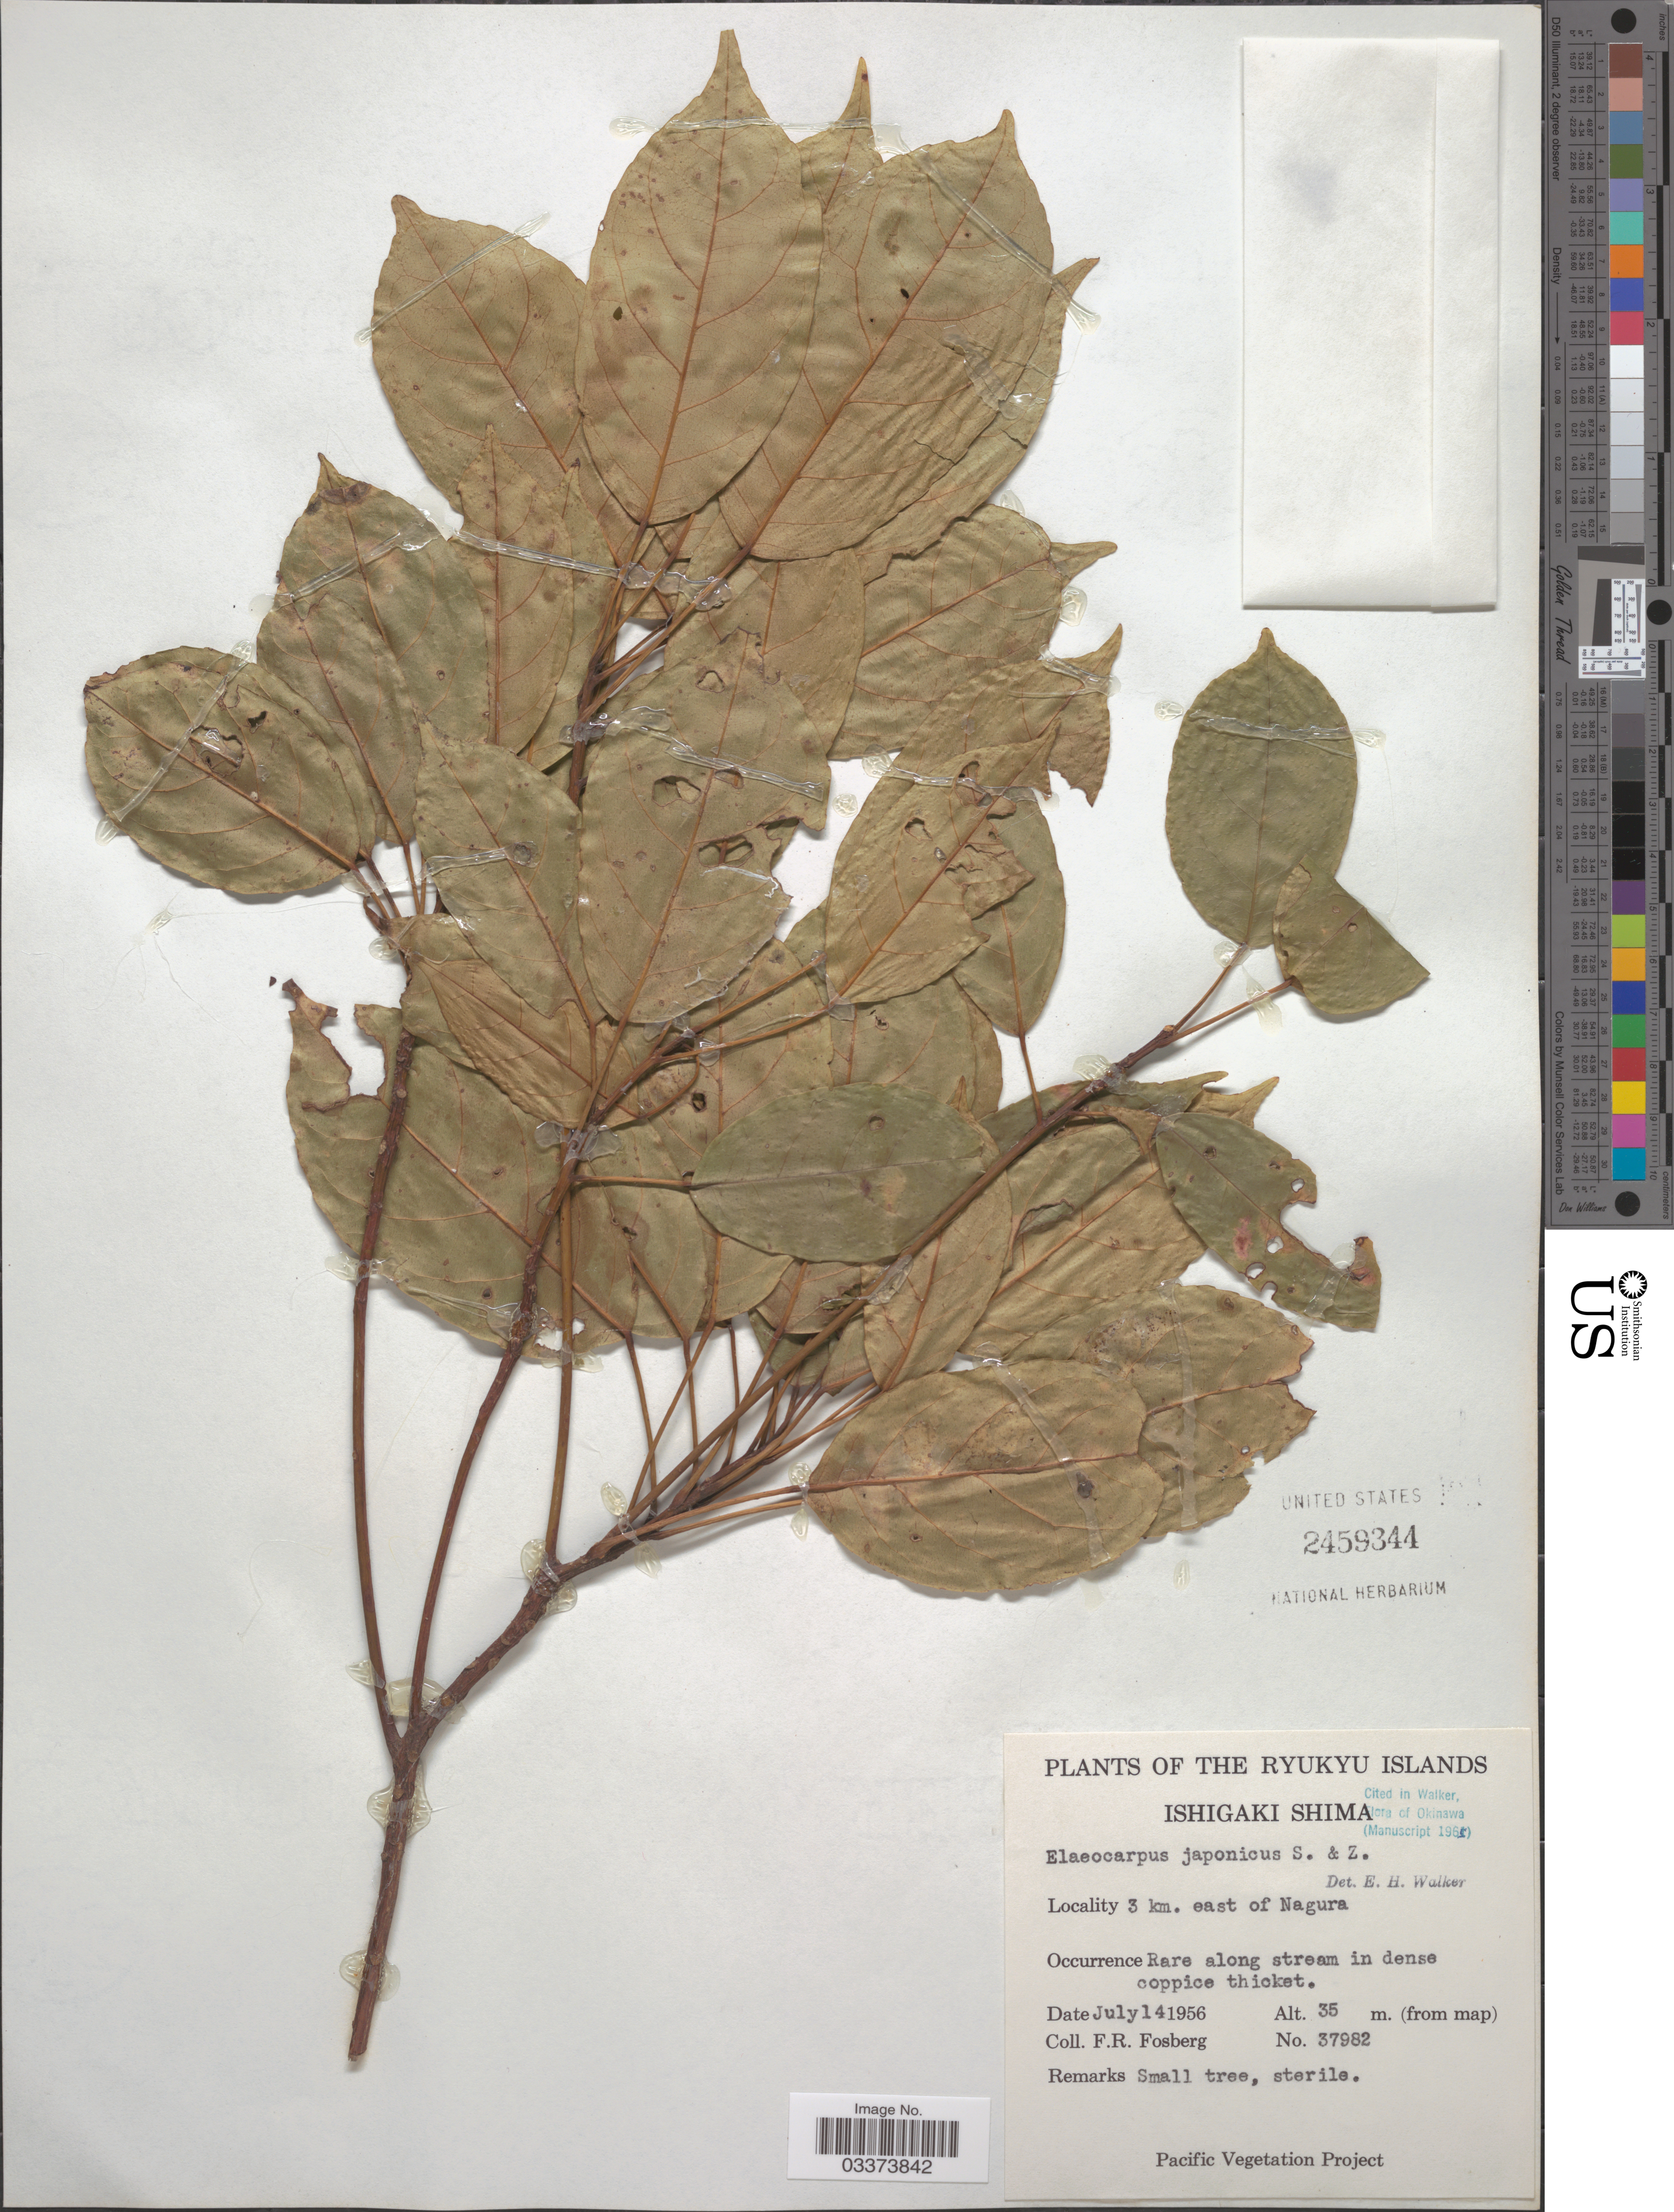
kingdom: Plantae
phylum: Tracheophyta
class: Magnoliopsida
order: Oxalidales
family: Elaeocarpaceae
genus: Elaeocarpus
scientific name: Elaeocarpus japonicus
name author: Siebold & Zucc.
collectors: F. R. Fosberg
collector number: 37982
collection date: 1956-07-14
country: Japan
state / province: Okinawa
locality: The Ryukyu Islands, Ishigaki Shima, 3 km. east of Nagura.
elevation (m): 35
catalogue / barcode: US 2459344